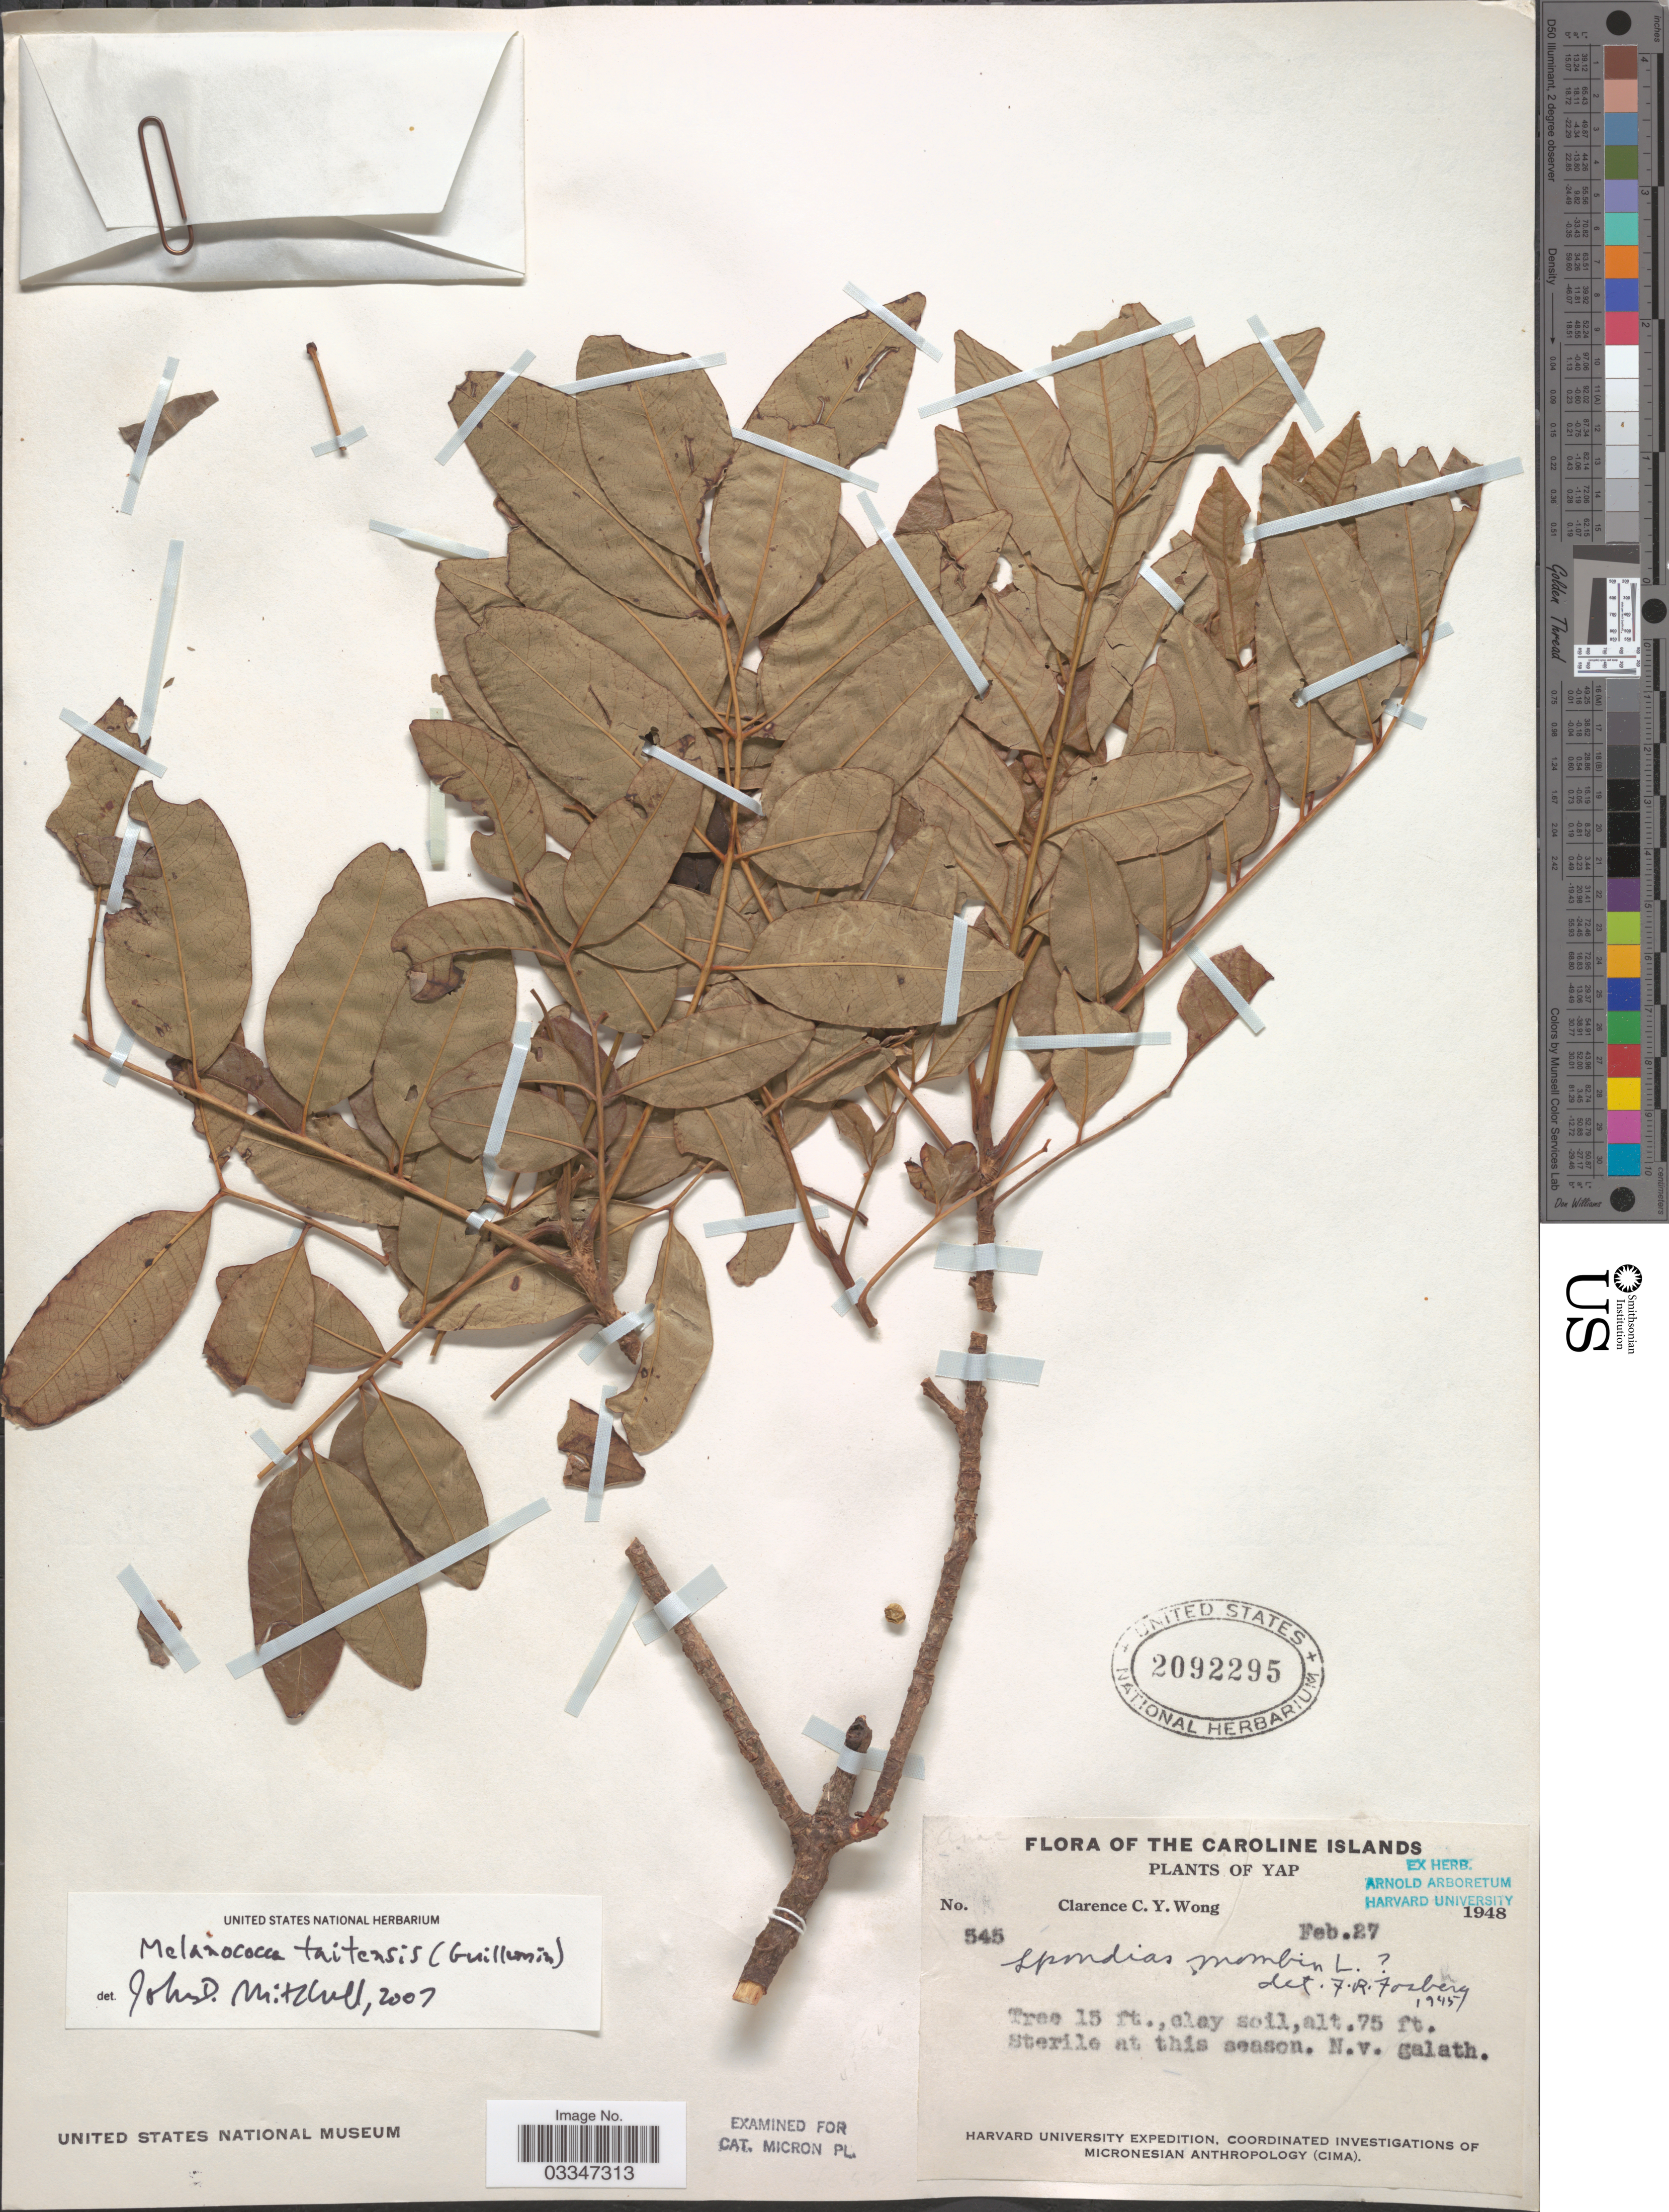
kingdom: Plantae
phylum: Tracheophyta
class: Magnoliopsida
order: Sapindales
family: Anacardiaceae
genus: Rhus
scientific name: Rhus taitensis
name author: Guill.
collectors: C. Wong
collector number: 545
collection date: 1948-02-27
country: Micronesia, Federated States of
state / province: Yap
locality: The Caroline Islands.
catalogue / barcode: US 2092295